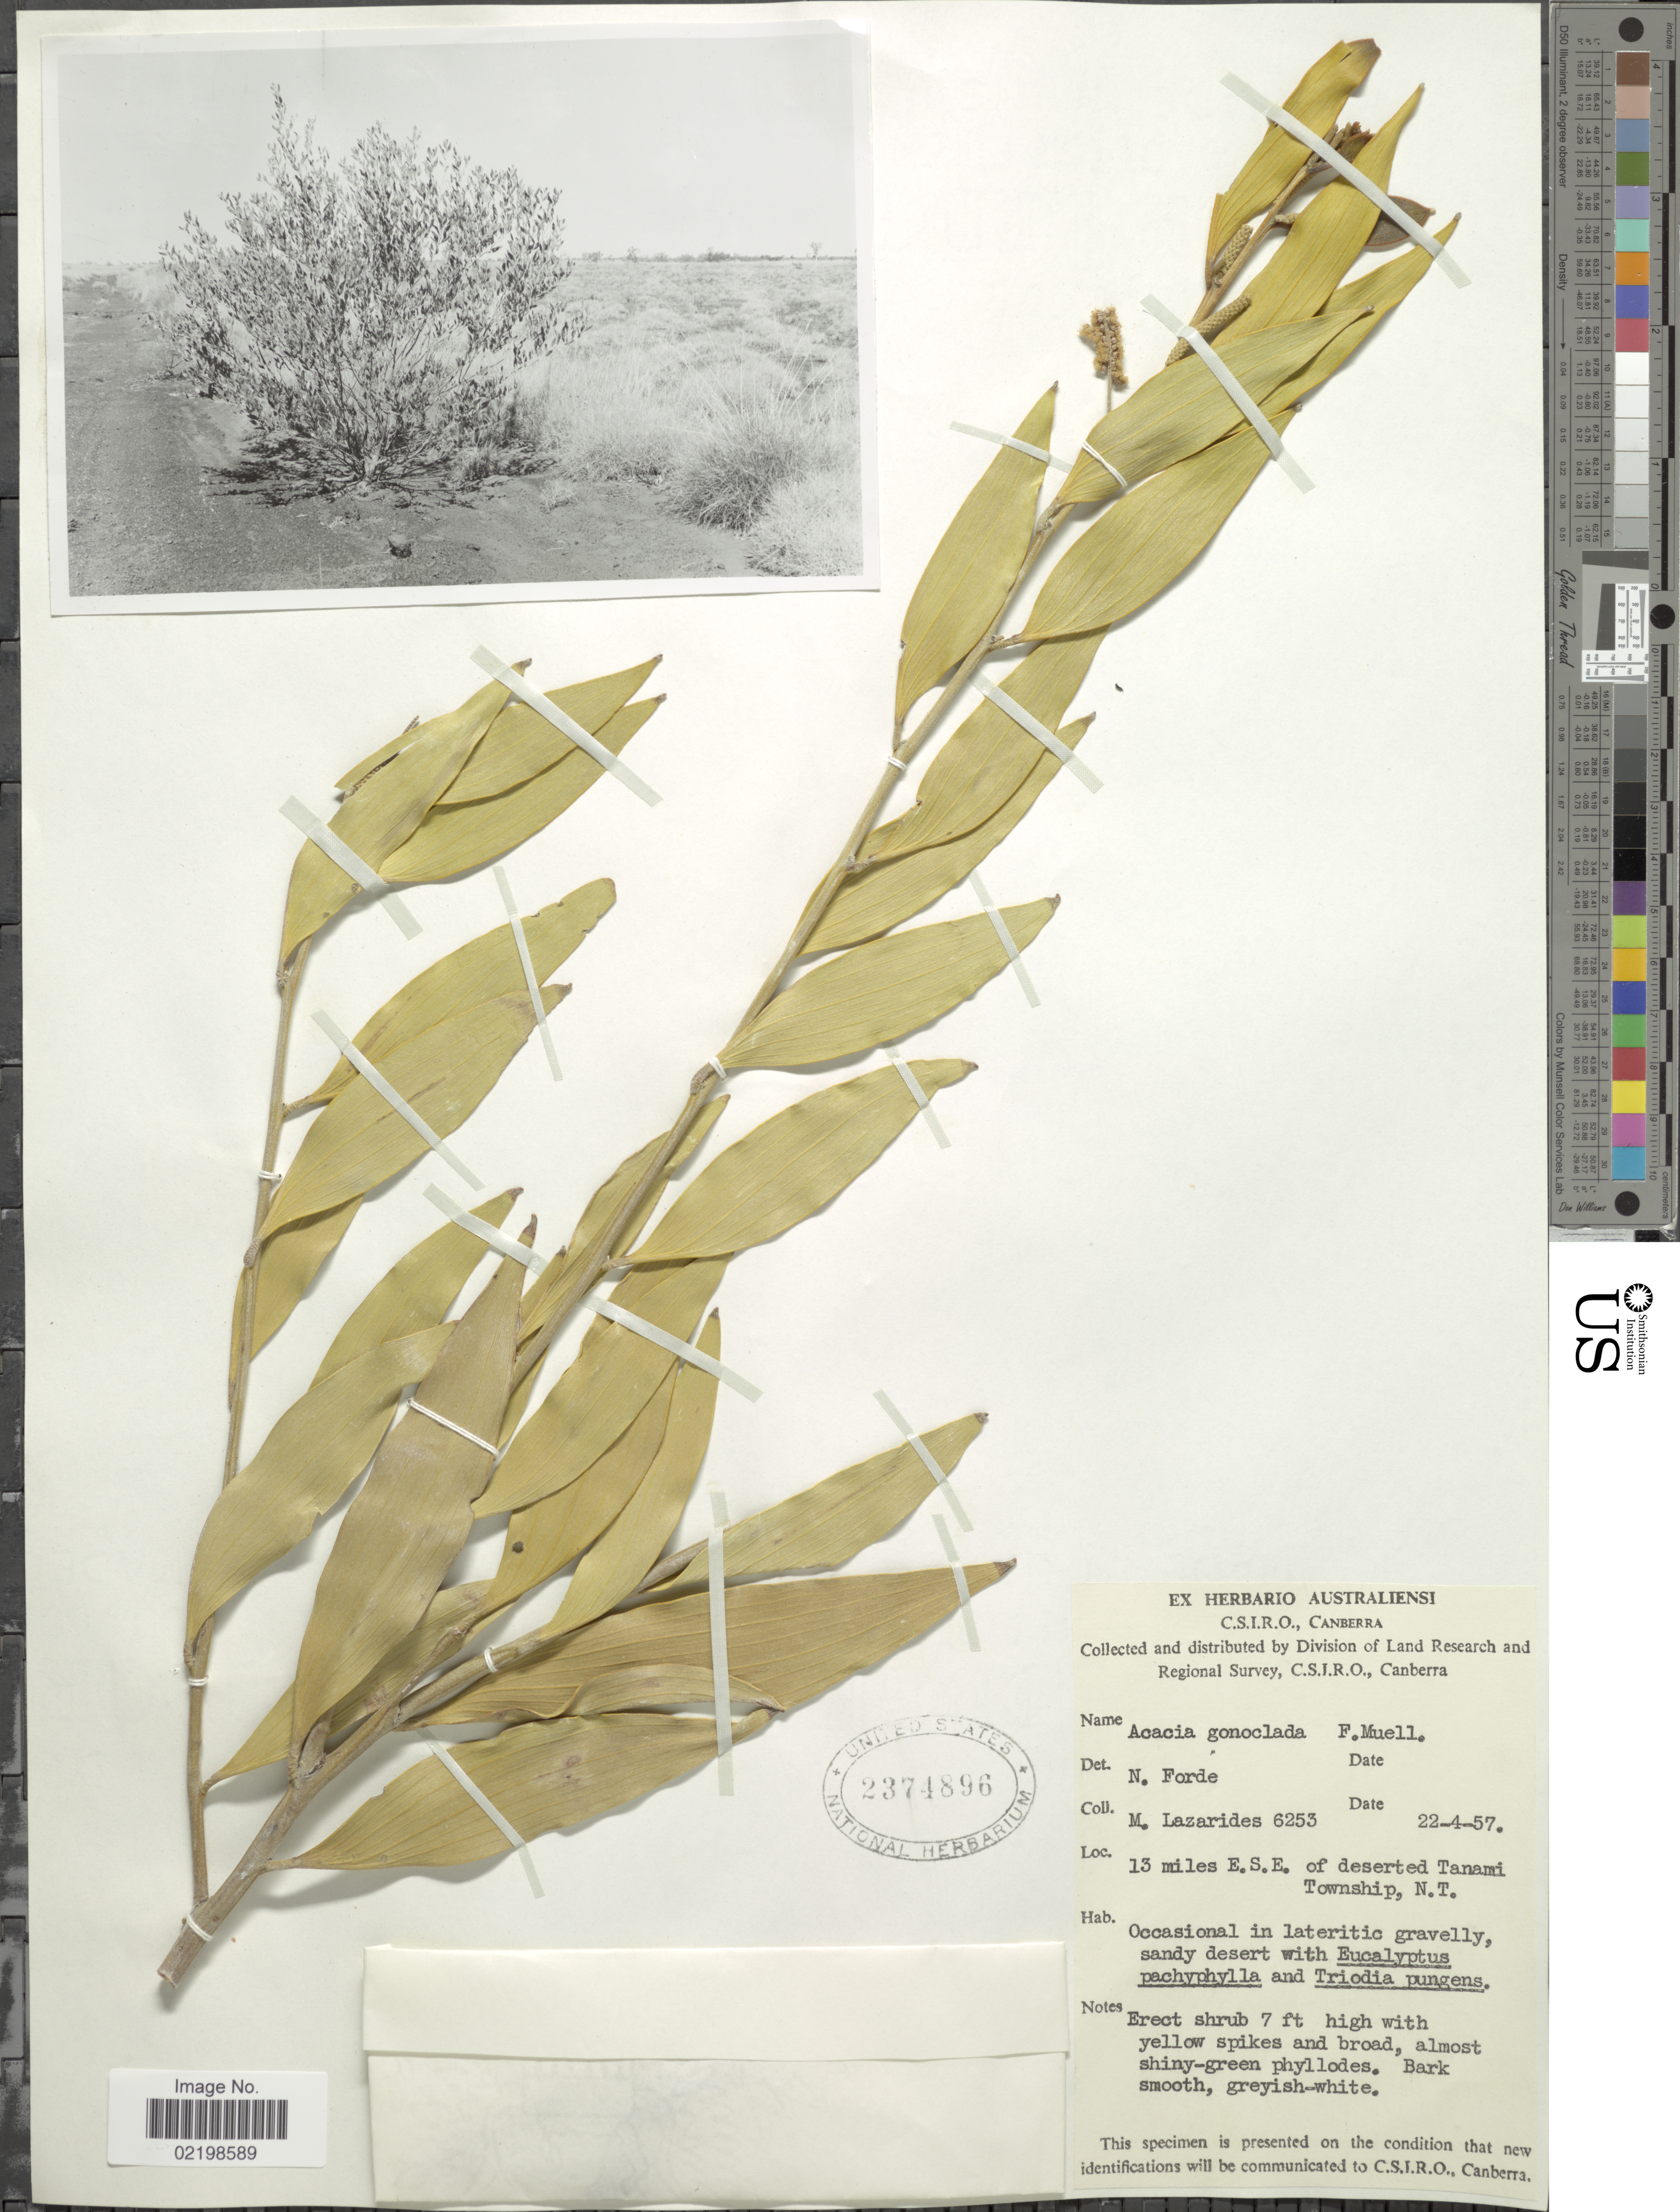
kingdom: Plantae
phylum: Tracheophyta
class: Magnoliopsida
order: Fabales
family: Fabaceae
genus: Acacia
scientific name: Acacia gonoclada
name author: F. Muell.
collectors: M. Lazarides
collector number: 6253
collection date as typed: Transcribed d/m/y: 22/4/57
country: Australia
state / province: Northern Territory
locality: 13 miles E.S.E. of deserted Tanami Township, N.T.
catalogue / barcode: US 2374896